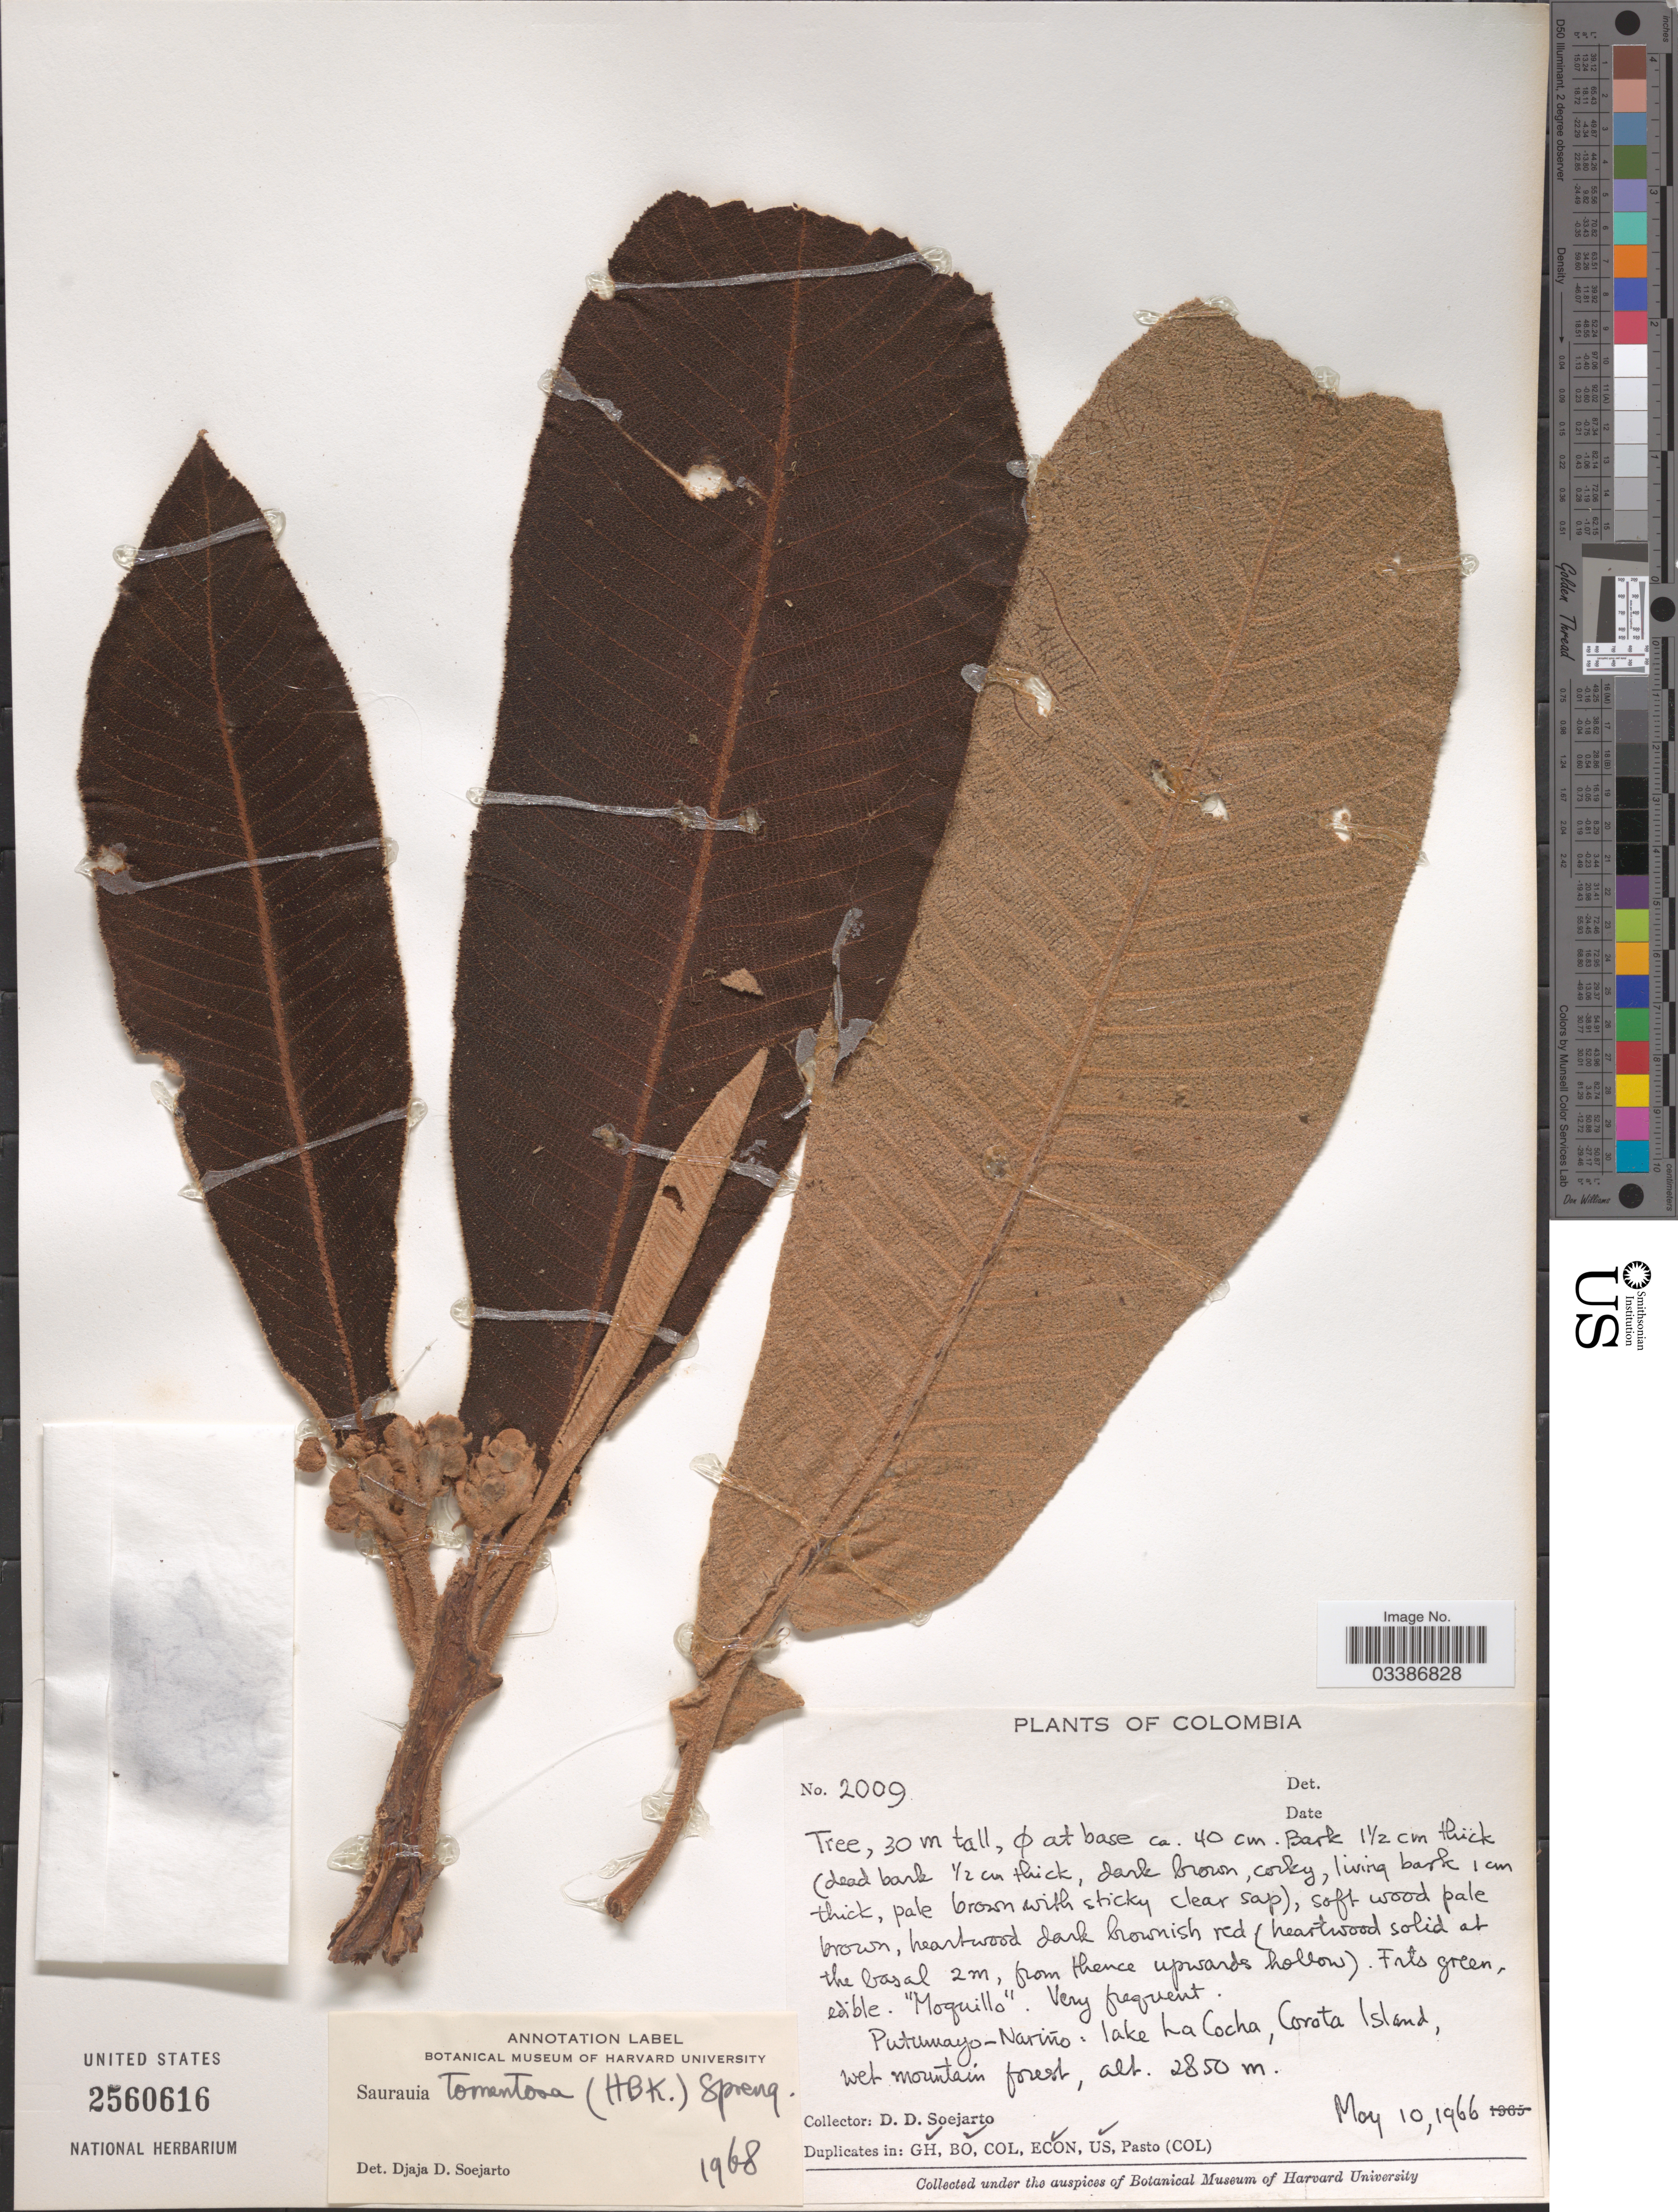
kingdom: Plantae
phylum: Tracheophyta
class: Magnoliopsida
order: Ericales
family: Actinidiaceae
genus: Saurauia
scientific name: Saurauia tomentosa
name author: (Kunth) Spreng.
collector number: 2009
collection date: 1966-05-10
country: Colombia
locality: Putumayo-Nariño: lake La Cocha, Corata Island, wet mountain forest.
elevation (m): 2850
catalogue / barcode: US 2560616